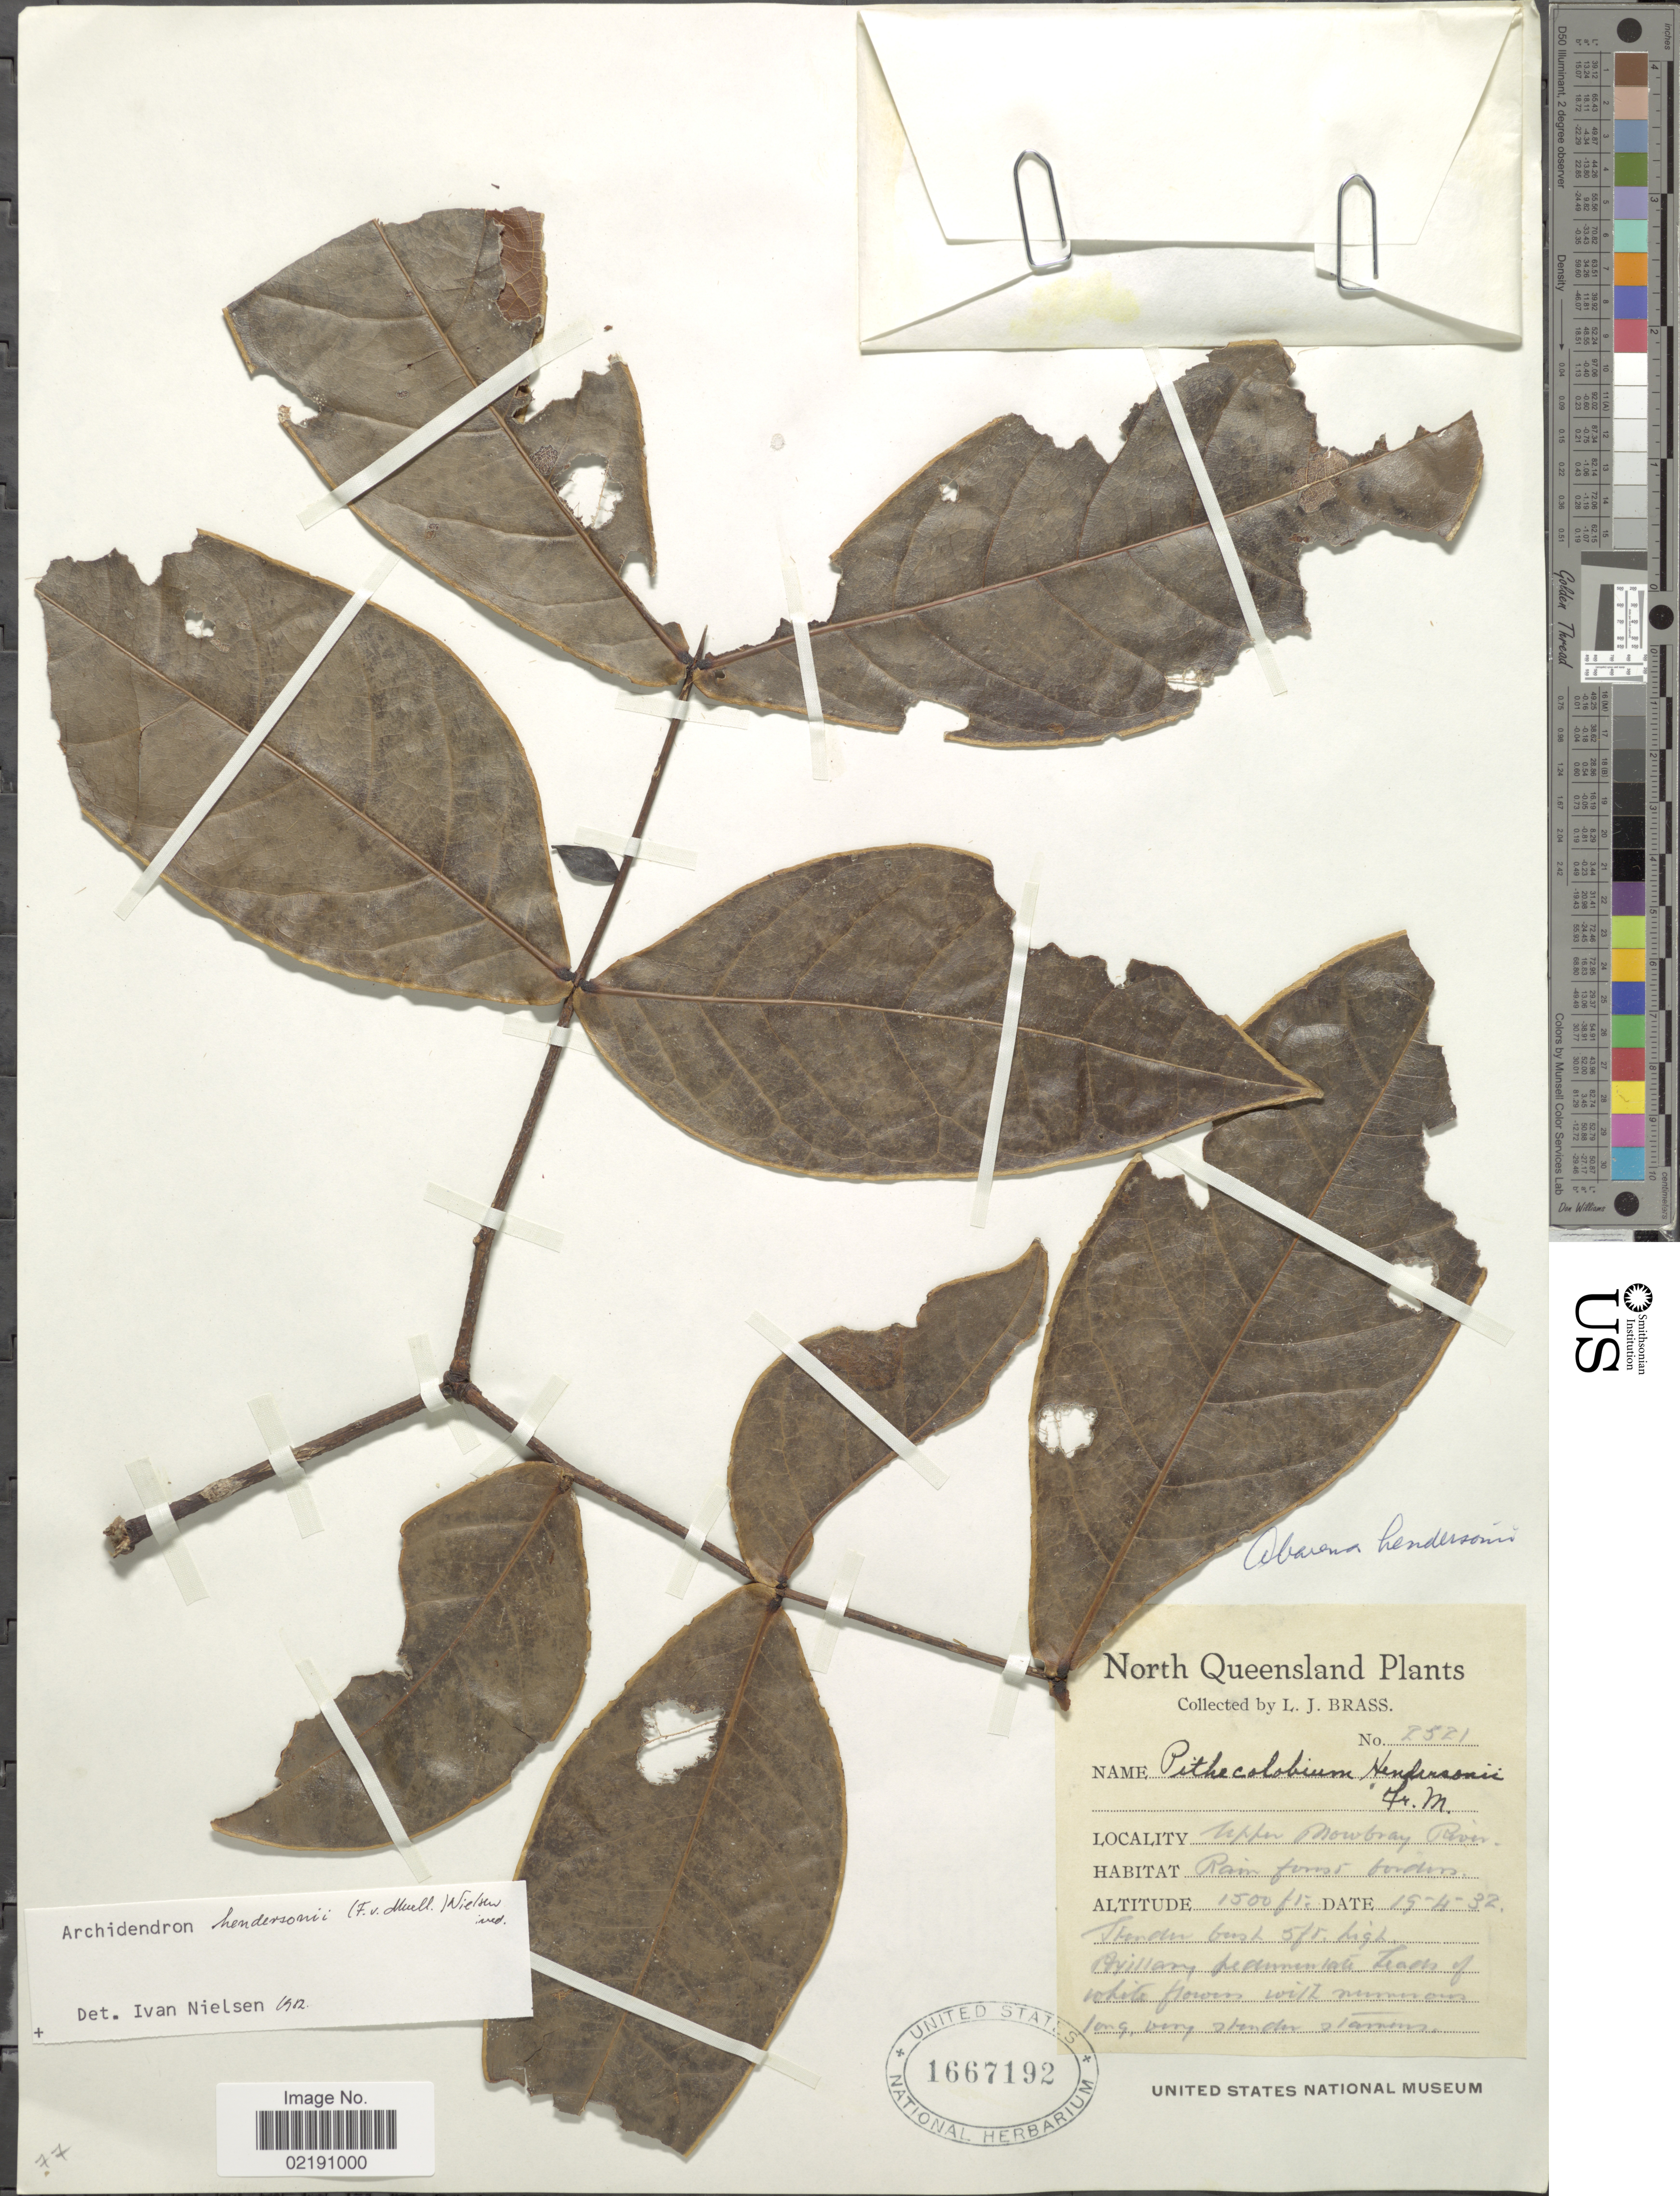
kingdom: Plantae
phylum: Tracheophyta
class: Magnoliopsida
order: Fabales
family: Fabaceae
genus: Archidendron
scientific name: Archidendron hendersonii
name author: (F. Muell.) I.C. Nielsen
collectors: L. J. Brass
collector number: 2521*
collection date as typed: Transcribed d/m/y: 19/4/32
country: Australia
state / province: Queensland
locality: North Queensland, upper Mowbray River, rain forest borders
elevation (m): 457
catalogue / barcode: US 1667192